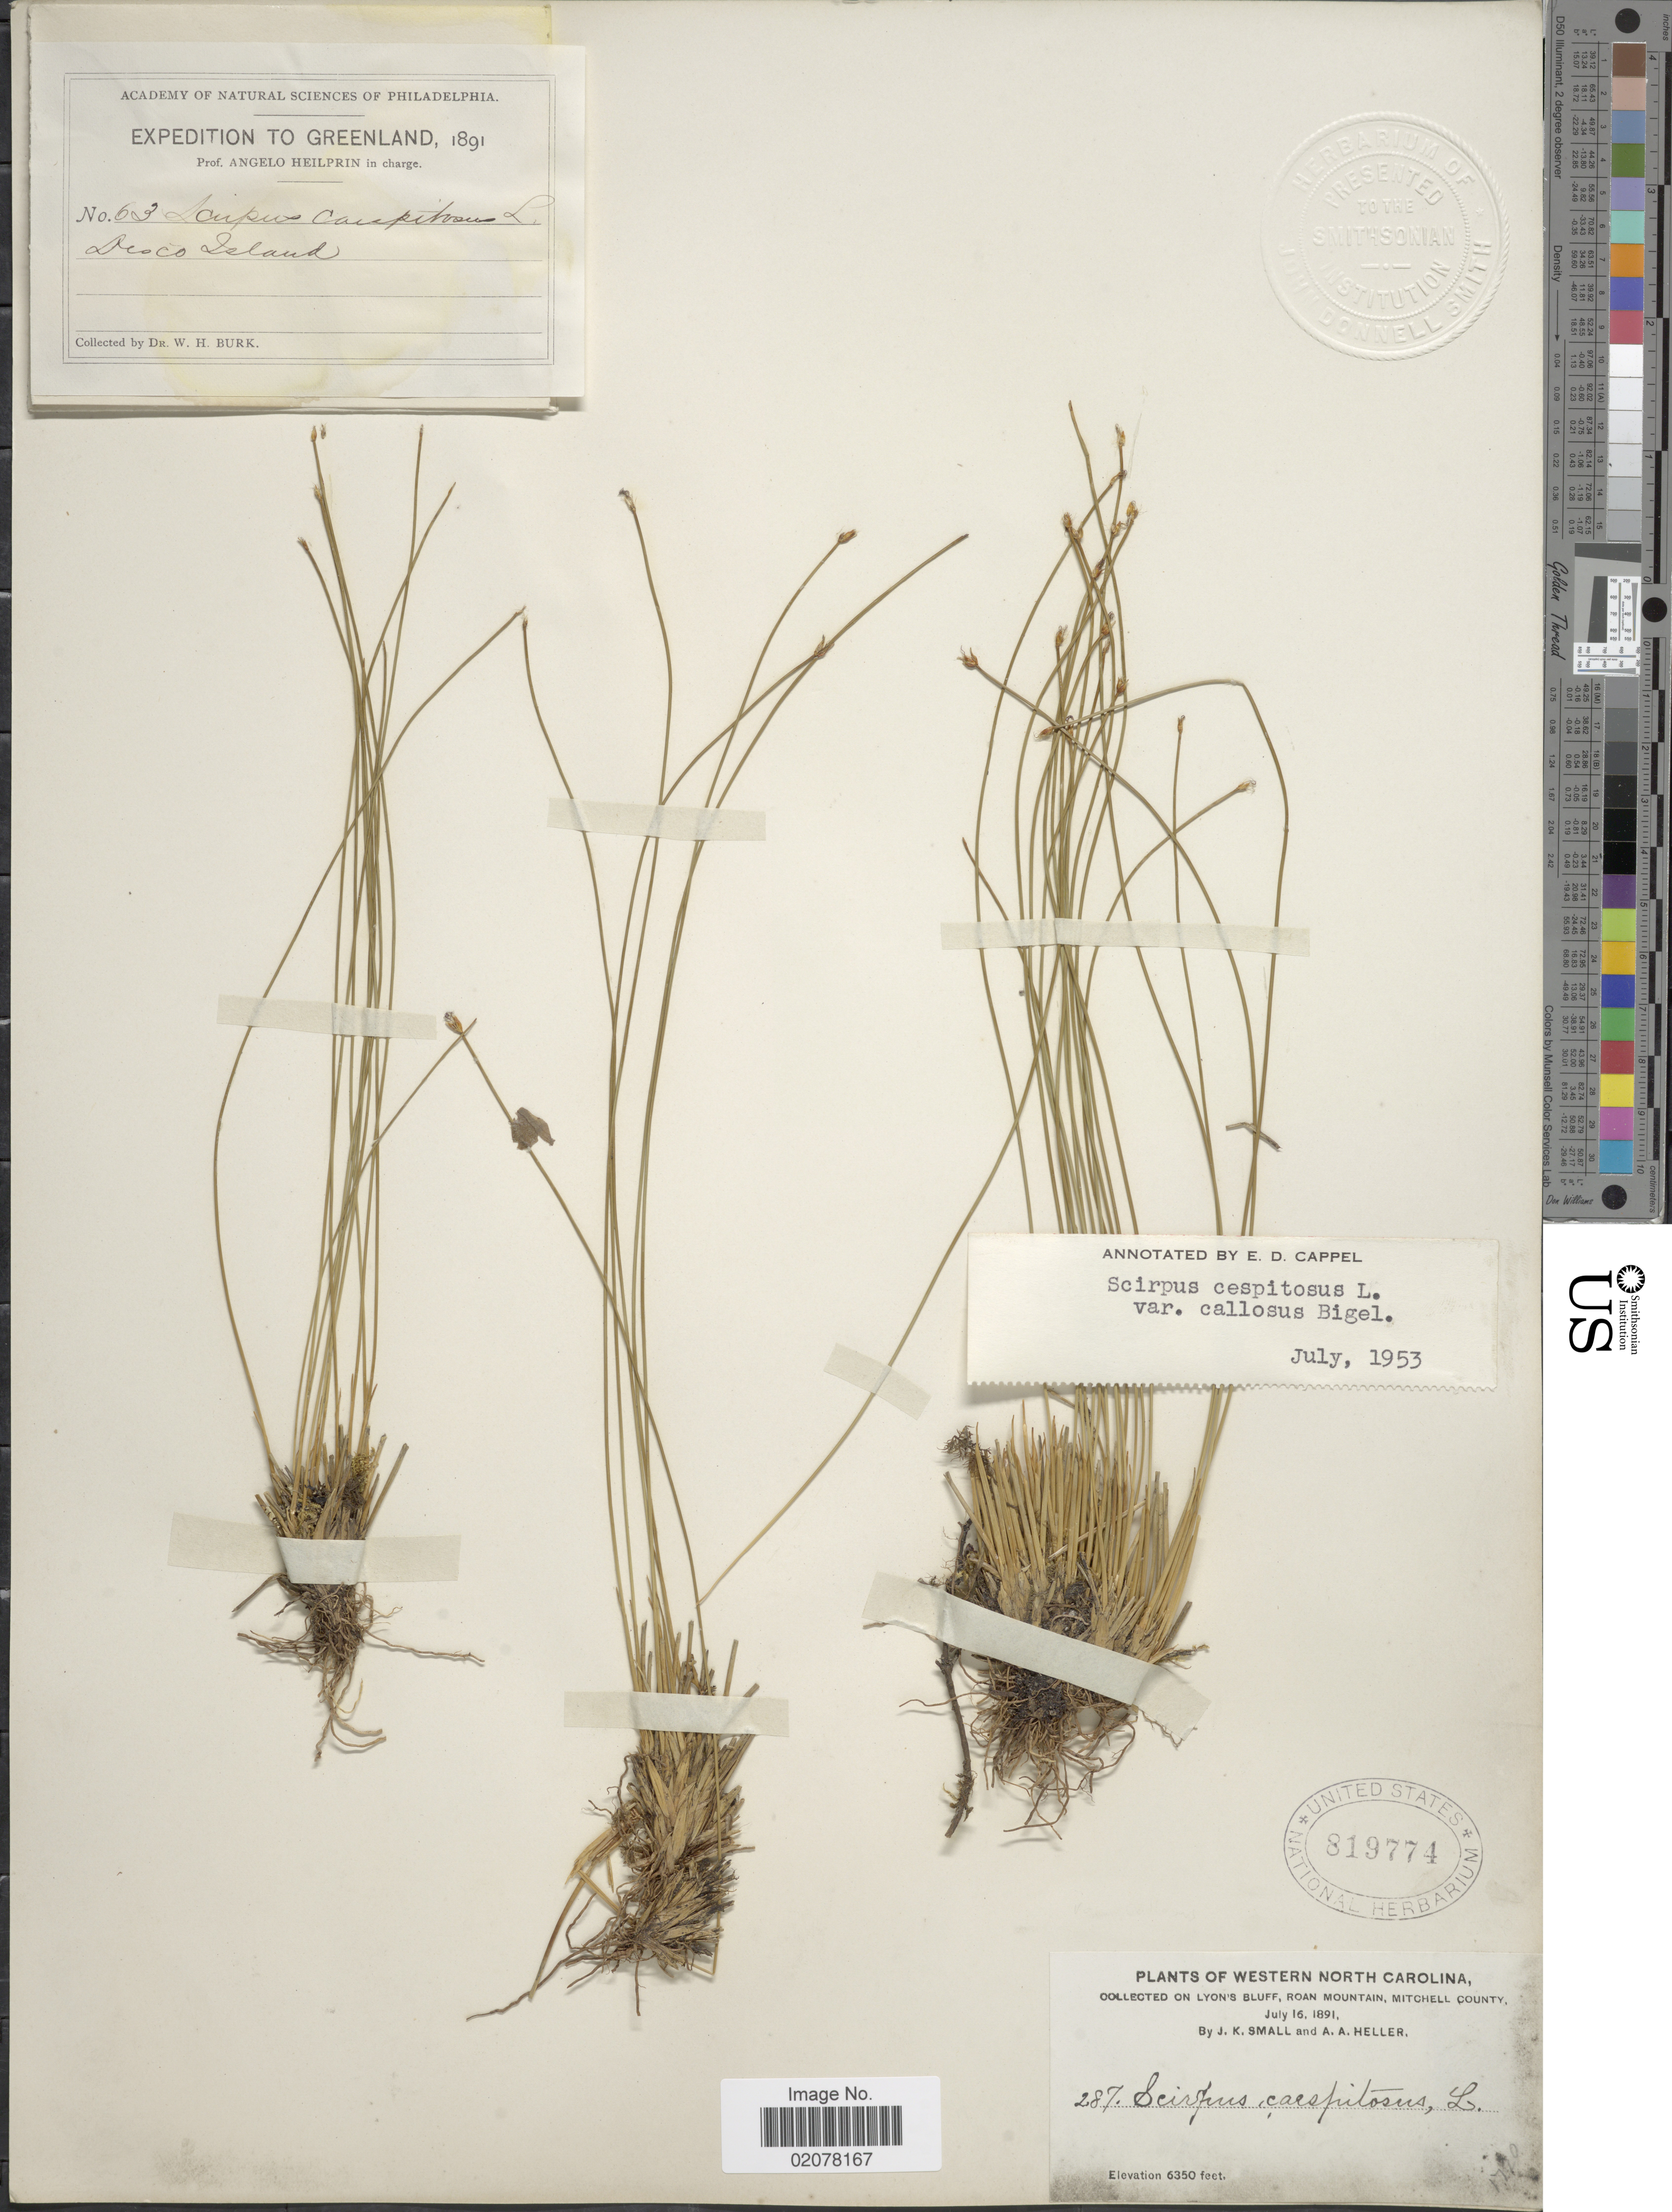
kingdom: Plantae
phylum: Tracheophyta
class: Liliopsida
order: Poales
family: Cyperaceae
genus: Trichophorum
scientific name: Trichophorum cespitosum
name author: (L.) Hartm.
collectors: J. K. Small & A. A. Heller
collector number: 287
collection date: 1891-07-16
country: United States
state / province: North Carolina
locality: Western North Carolina, collected on Lyon's Bluff, Roan Mountain, Mitchell County.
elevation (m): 1935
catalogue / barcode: US 819774